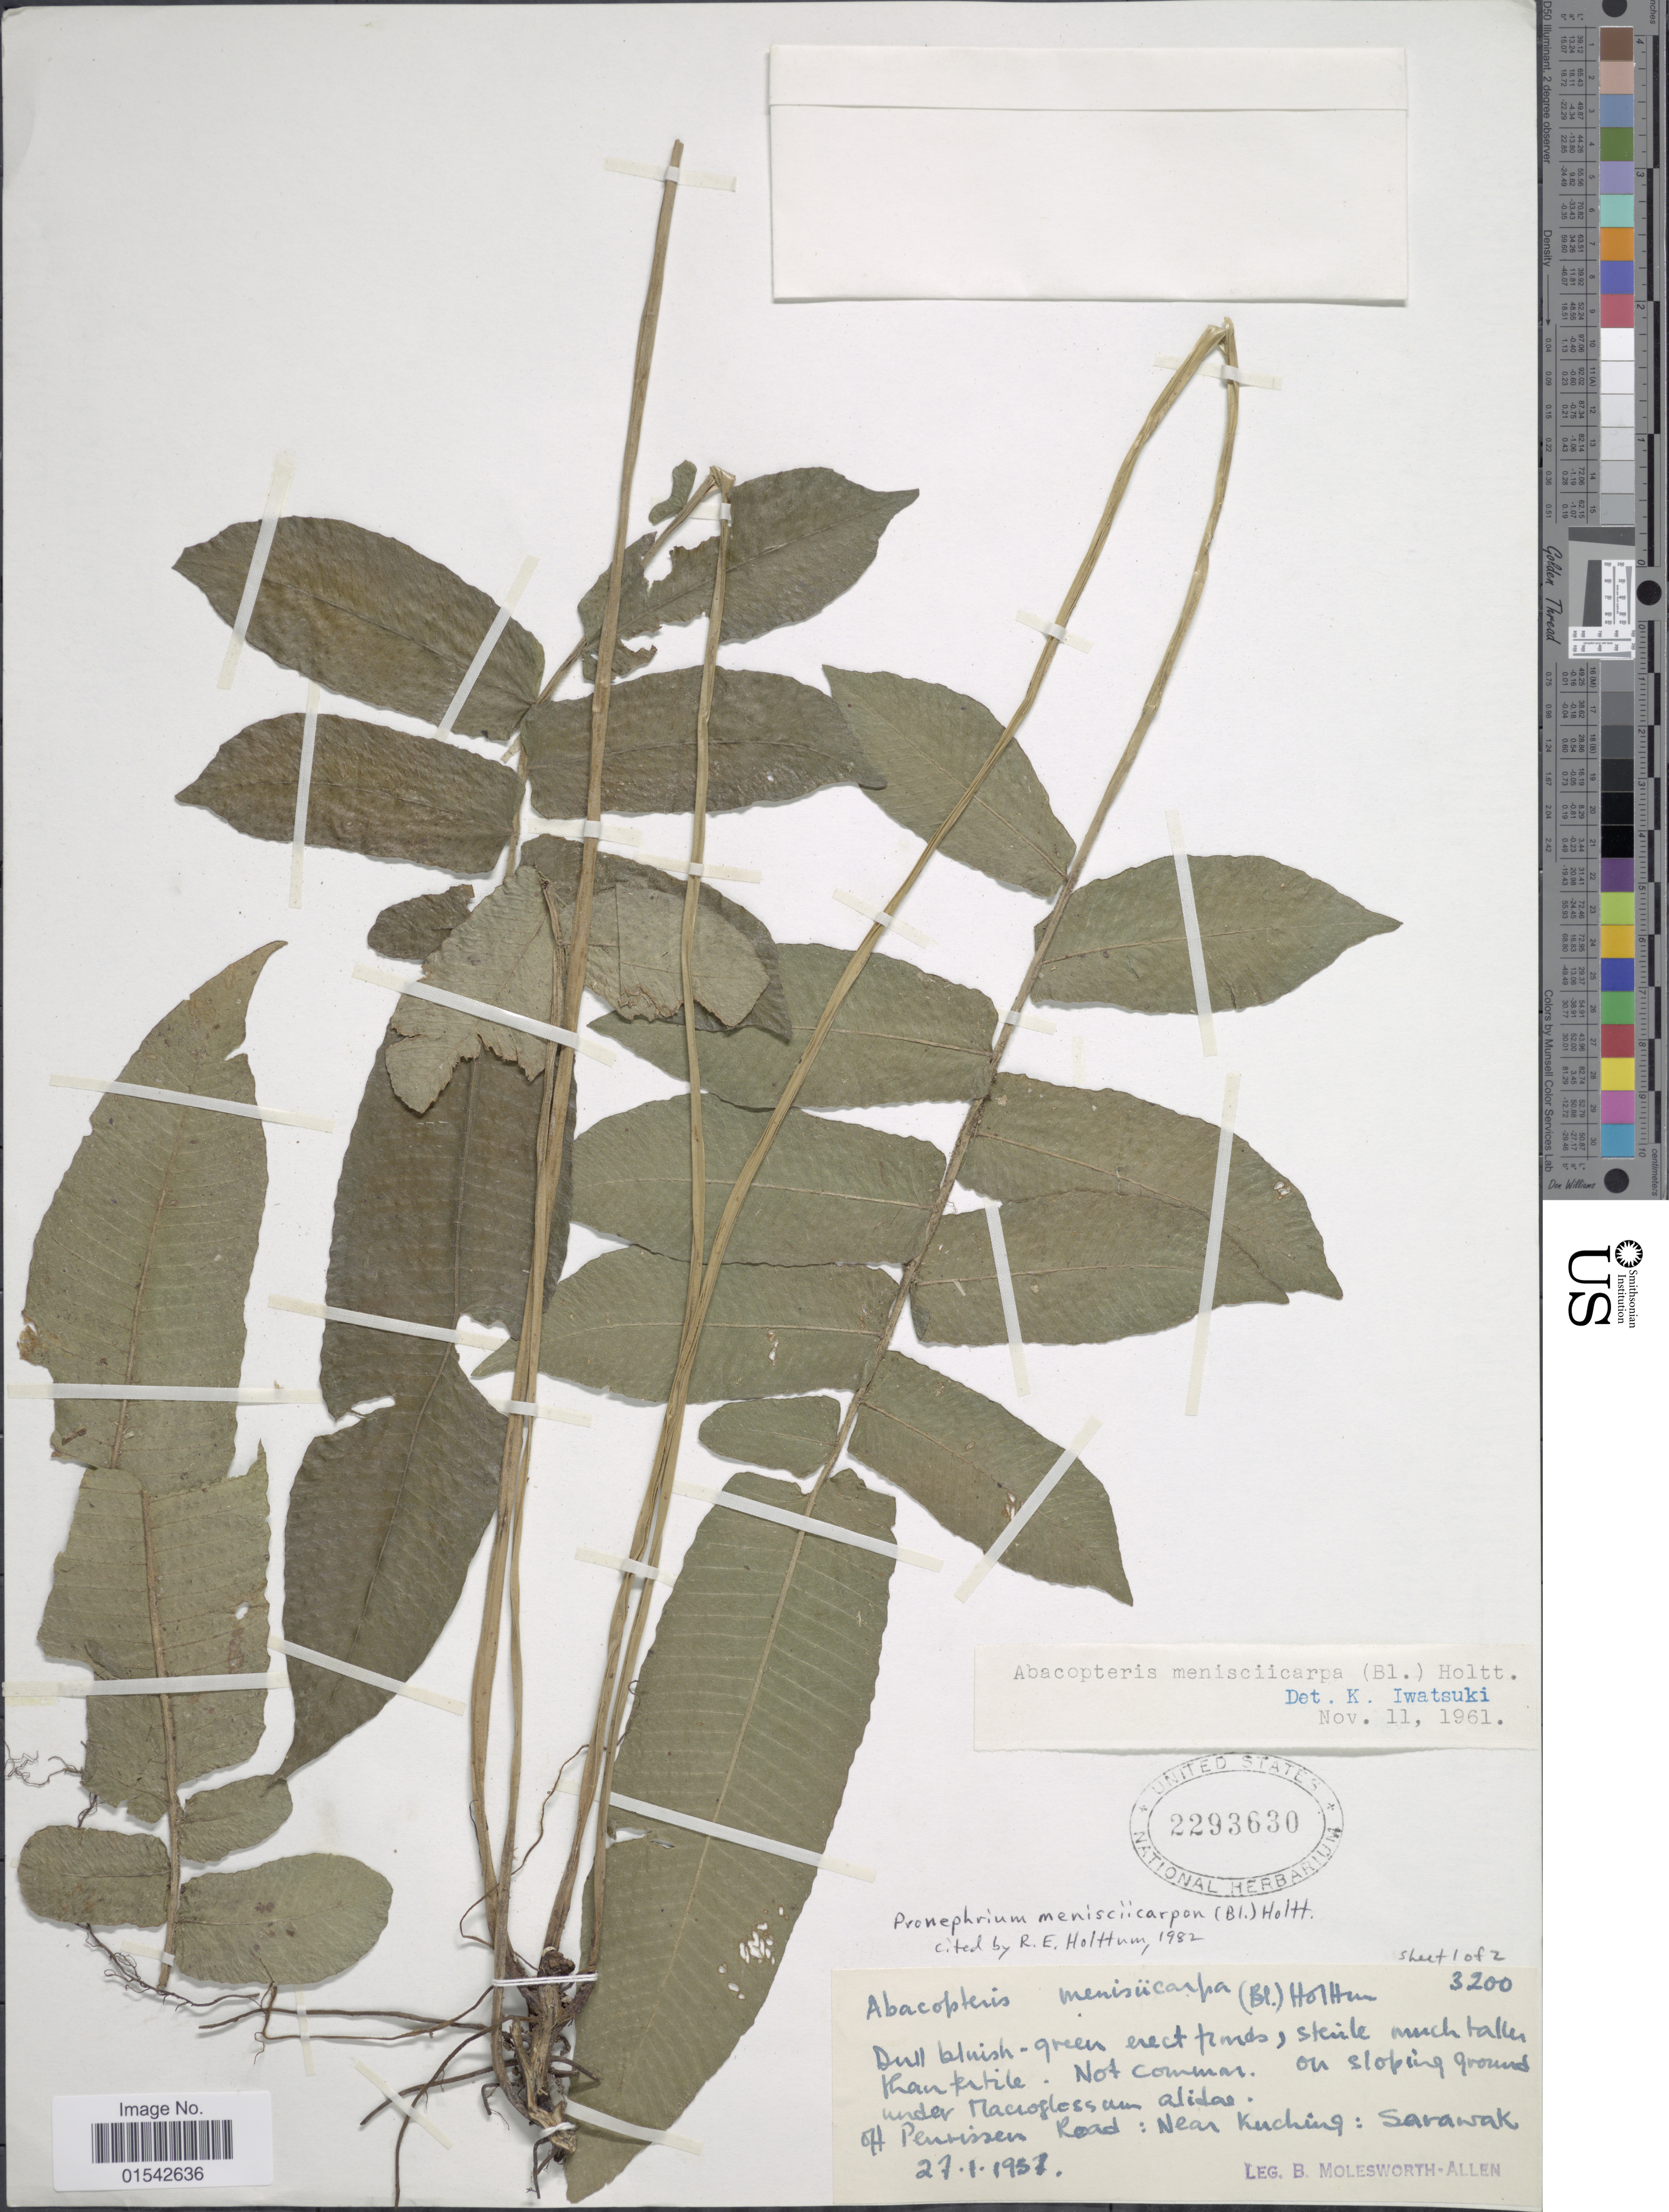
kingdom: Plantae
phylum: Tracheophyta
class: Polypodiopsida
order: Polypodiales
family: Thelypteridaceae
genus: Cyclosorus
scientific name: Cyclosorus menisciicarpus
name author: (Blume) Holttum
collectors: B. E. G. Molesworth-Allen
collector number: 3200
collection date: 1951-01-27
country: Malaysia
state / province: Sarawak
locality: On Penrissen Road: Near Kuching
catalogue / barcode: US 2293630